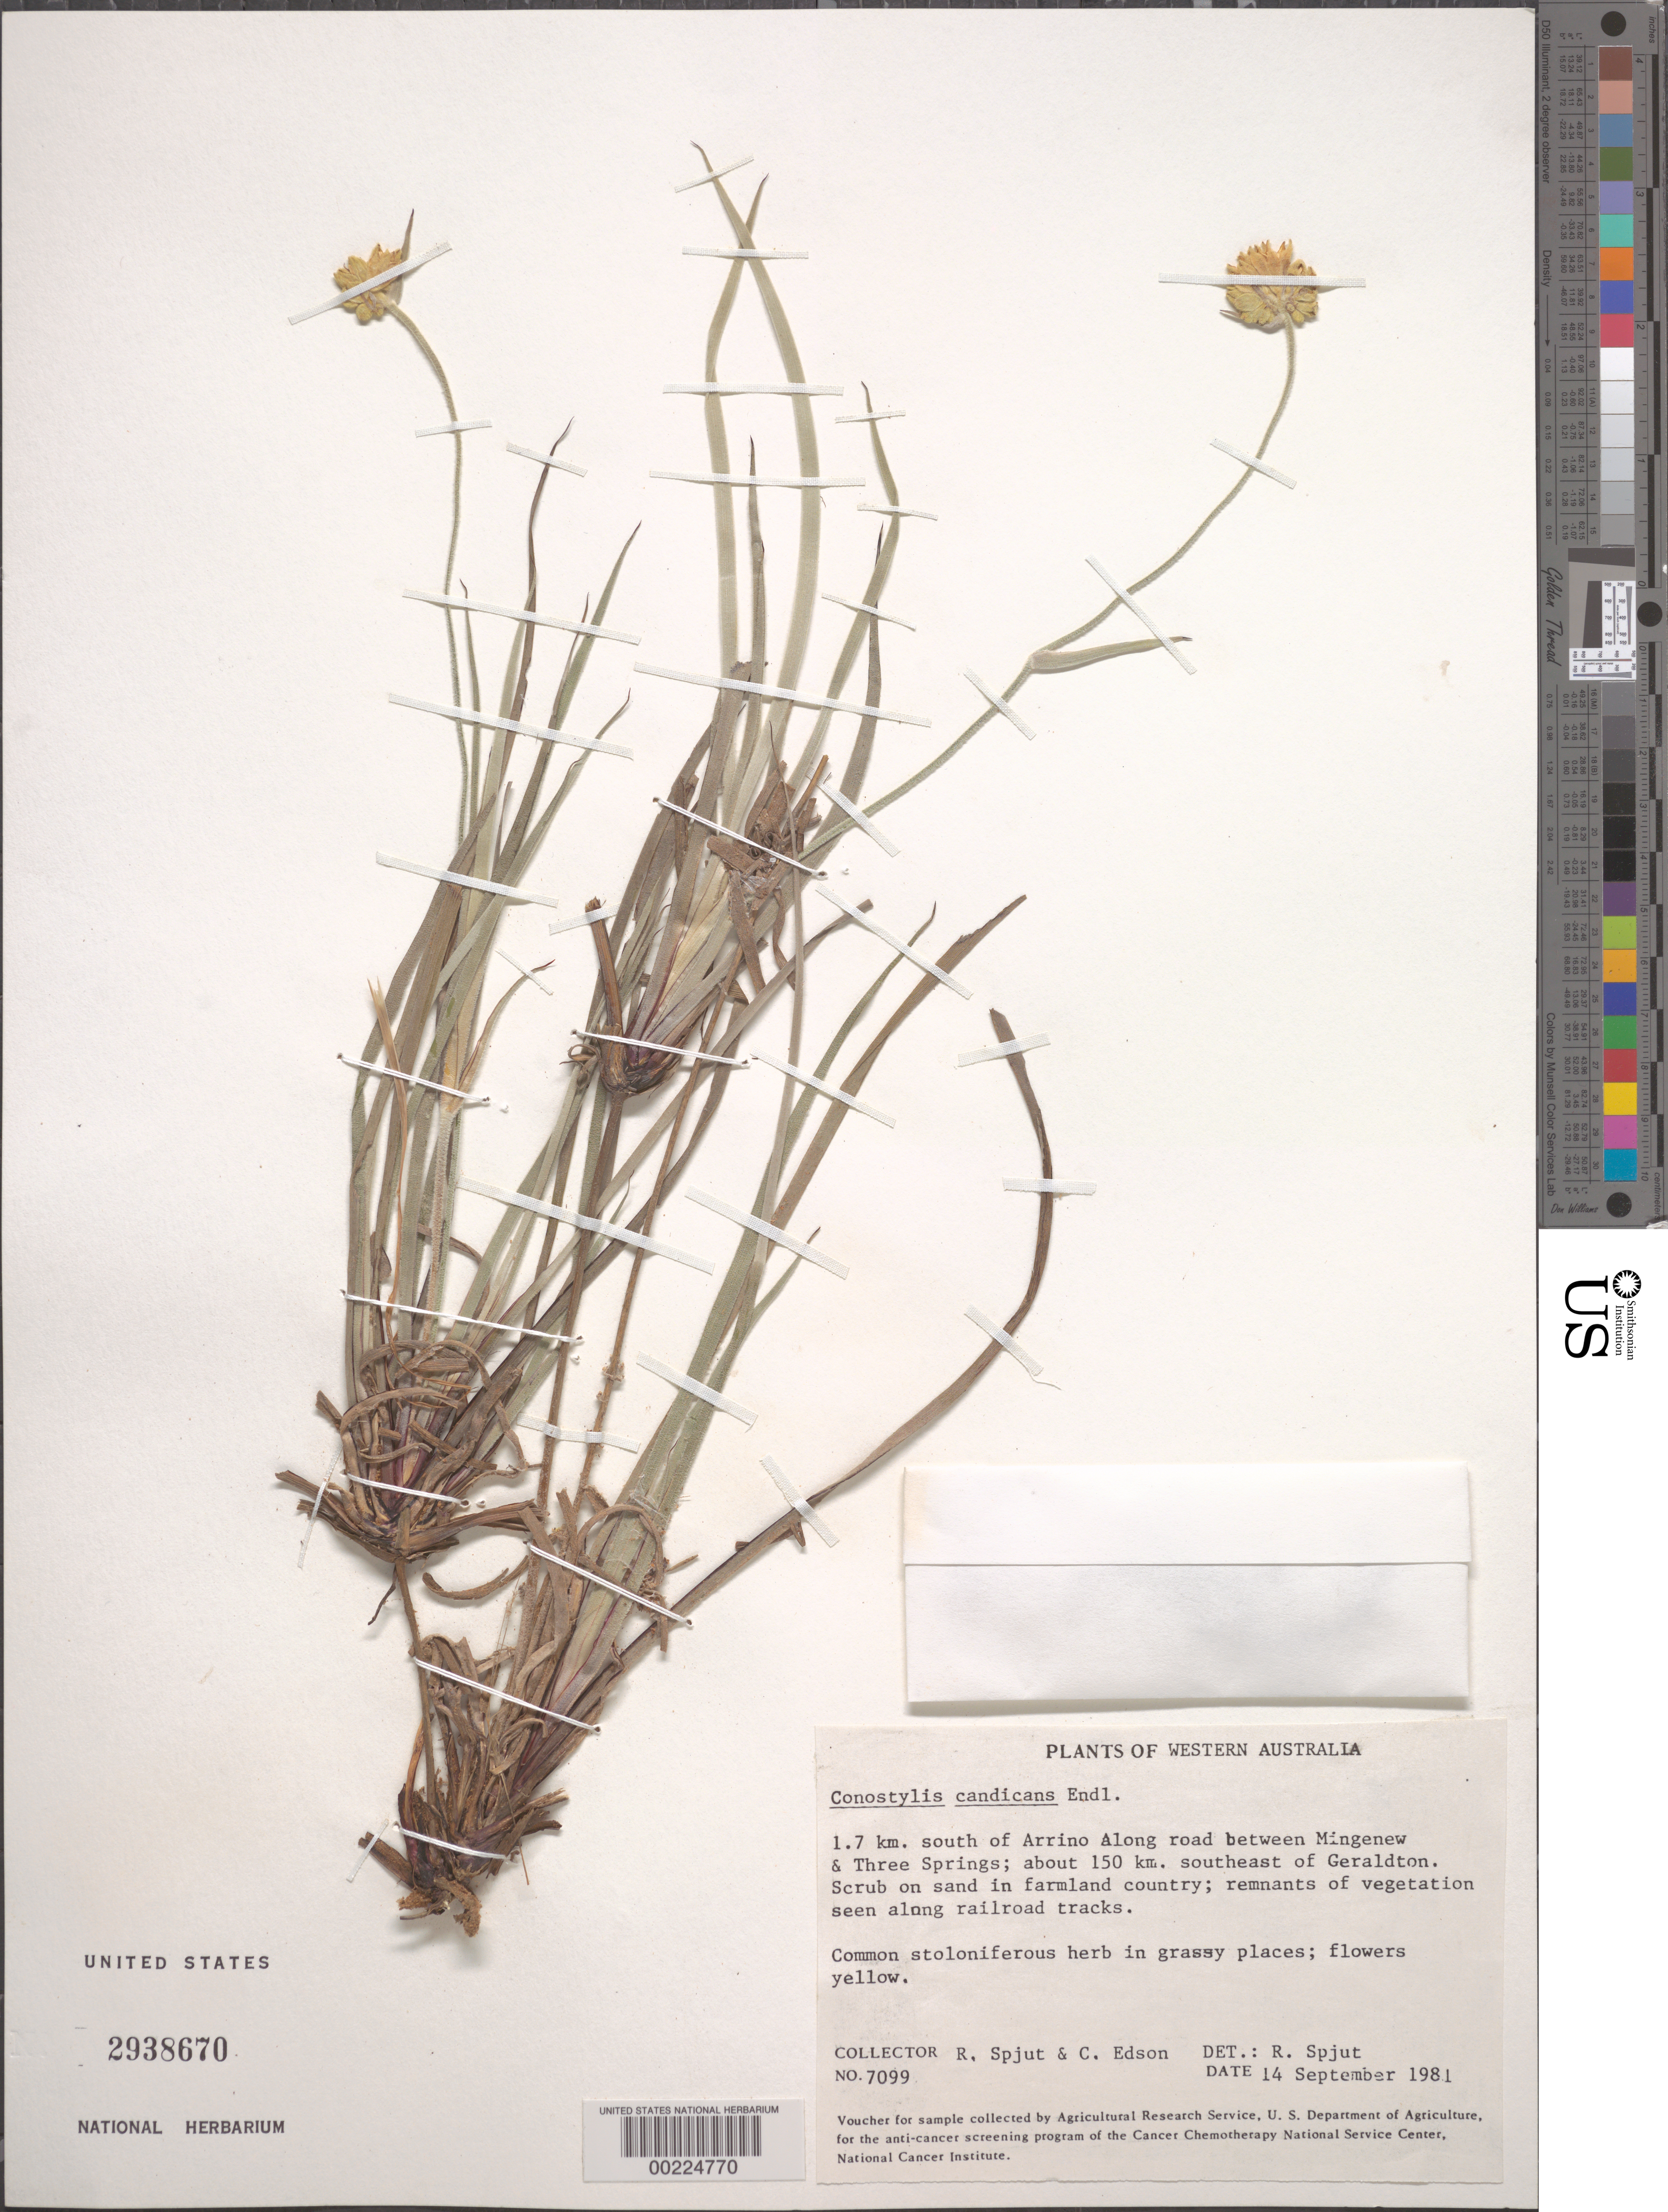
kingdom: Plantae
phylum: Tracheophyta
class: Liliopsida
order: Commelinales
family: Haemodoraceae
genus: Conostylis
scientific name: Conostylis candicans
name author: Endl.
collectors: R. Spjut & C. Edson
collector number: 7099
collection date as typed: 14 Sep 1981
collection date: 1981-09-14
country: Australia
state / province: Western Australia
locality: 1.7 km s of arrino along road between mingenew & 3 springs; ca 150 km se of geraldton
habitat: Grassy places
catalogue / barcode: US 2938670